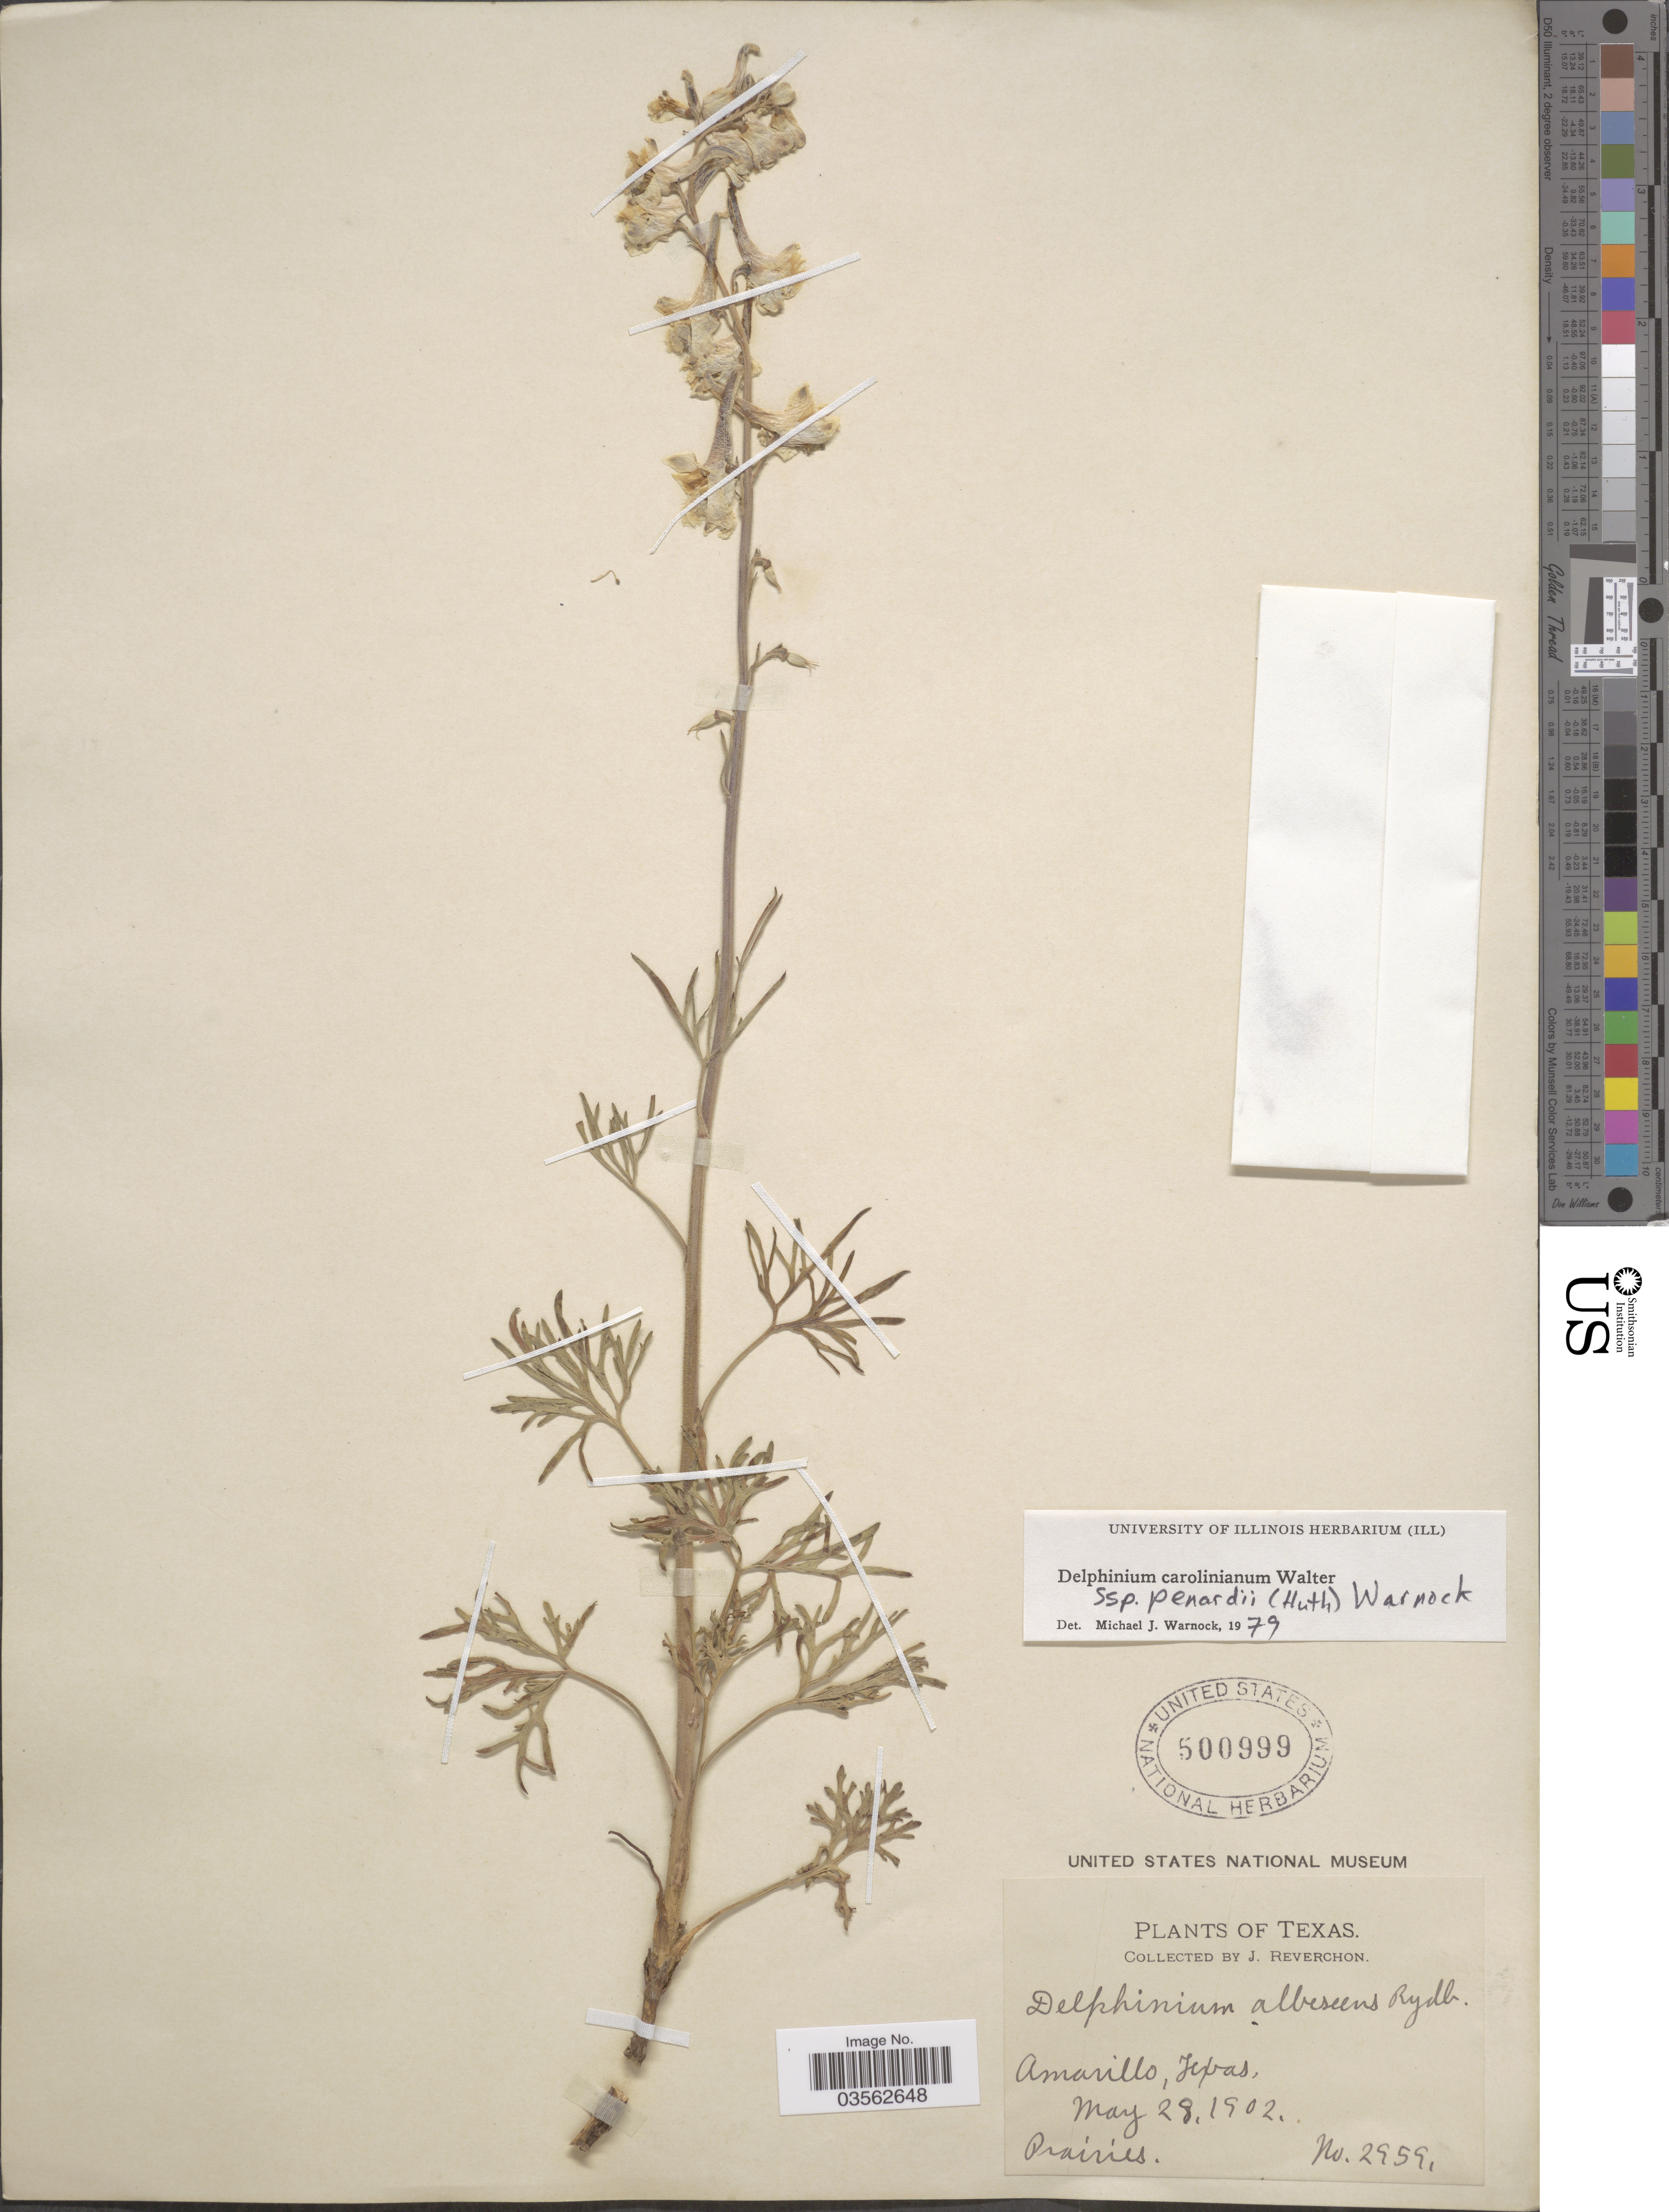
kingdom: Plantae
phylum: Tracheophyta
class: Magnoliopsida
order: Ranunculales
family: Ranunculaceae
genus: Delphinium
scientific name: Delphinium carolinianum subsp. penardii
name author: (Huth) M.J. Warnock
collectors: J. Reverchon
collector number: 2959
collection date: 1902-05-28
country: United States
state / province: Texas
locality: Amarillo.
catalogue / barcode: US 500999